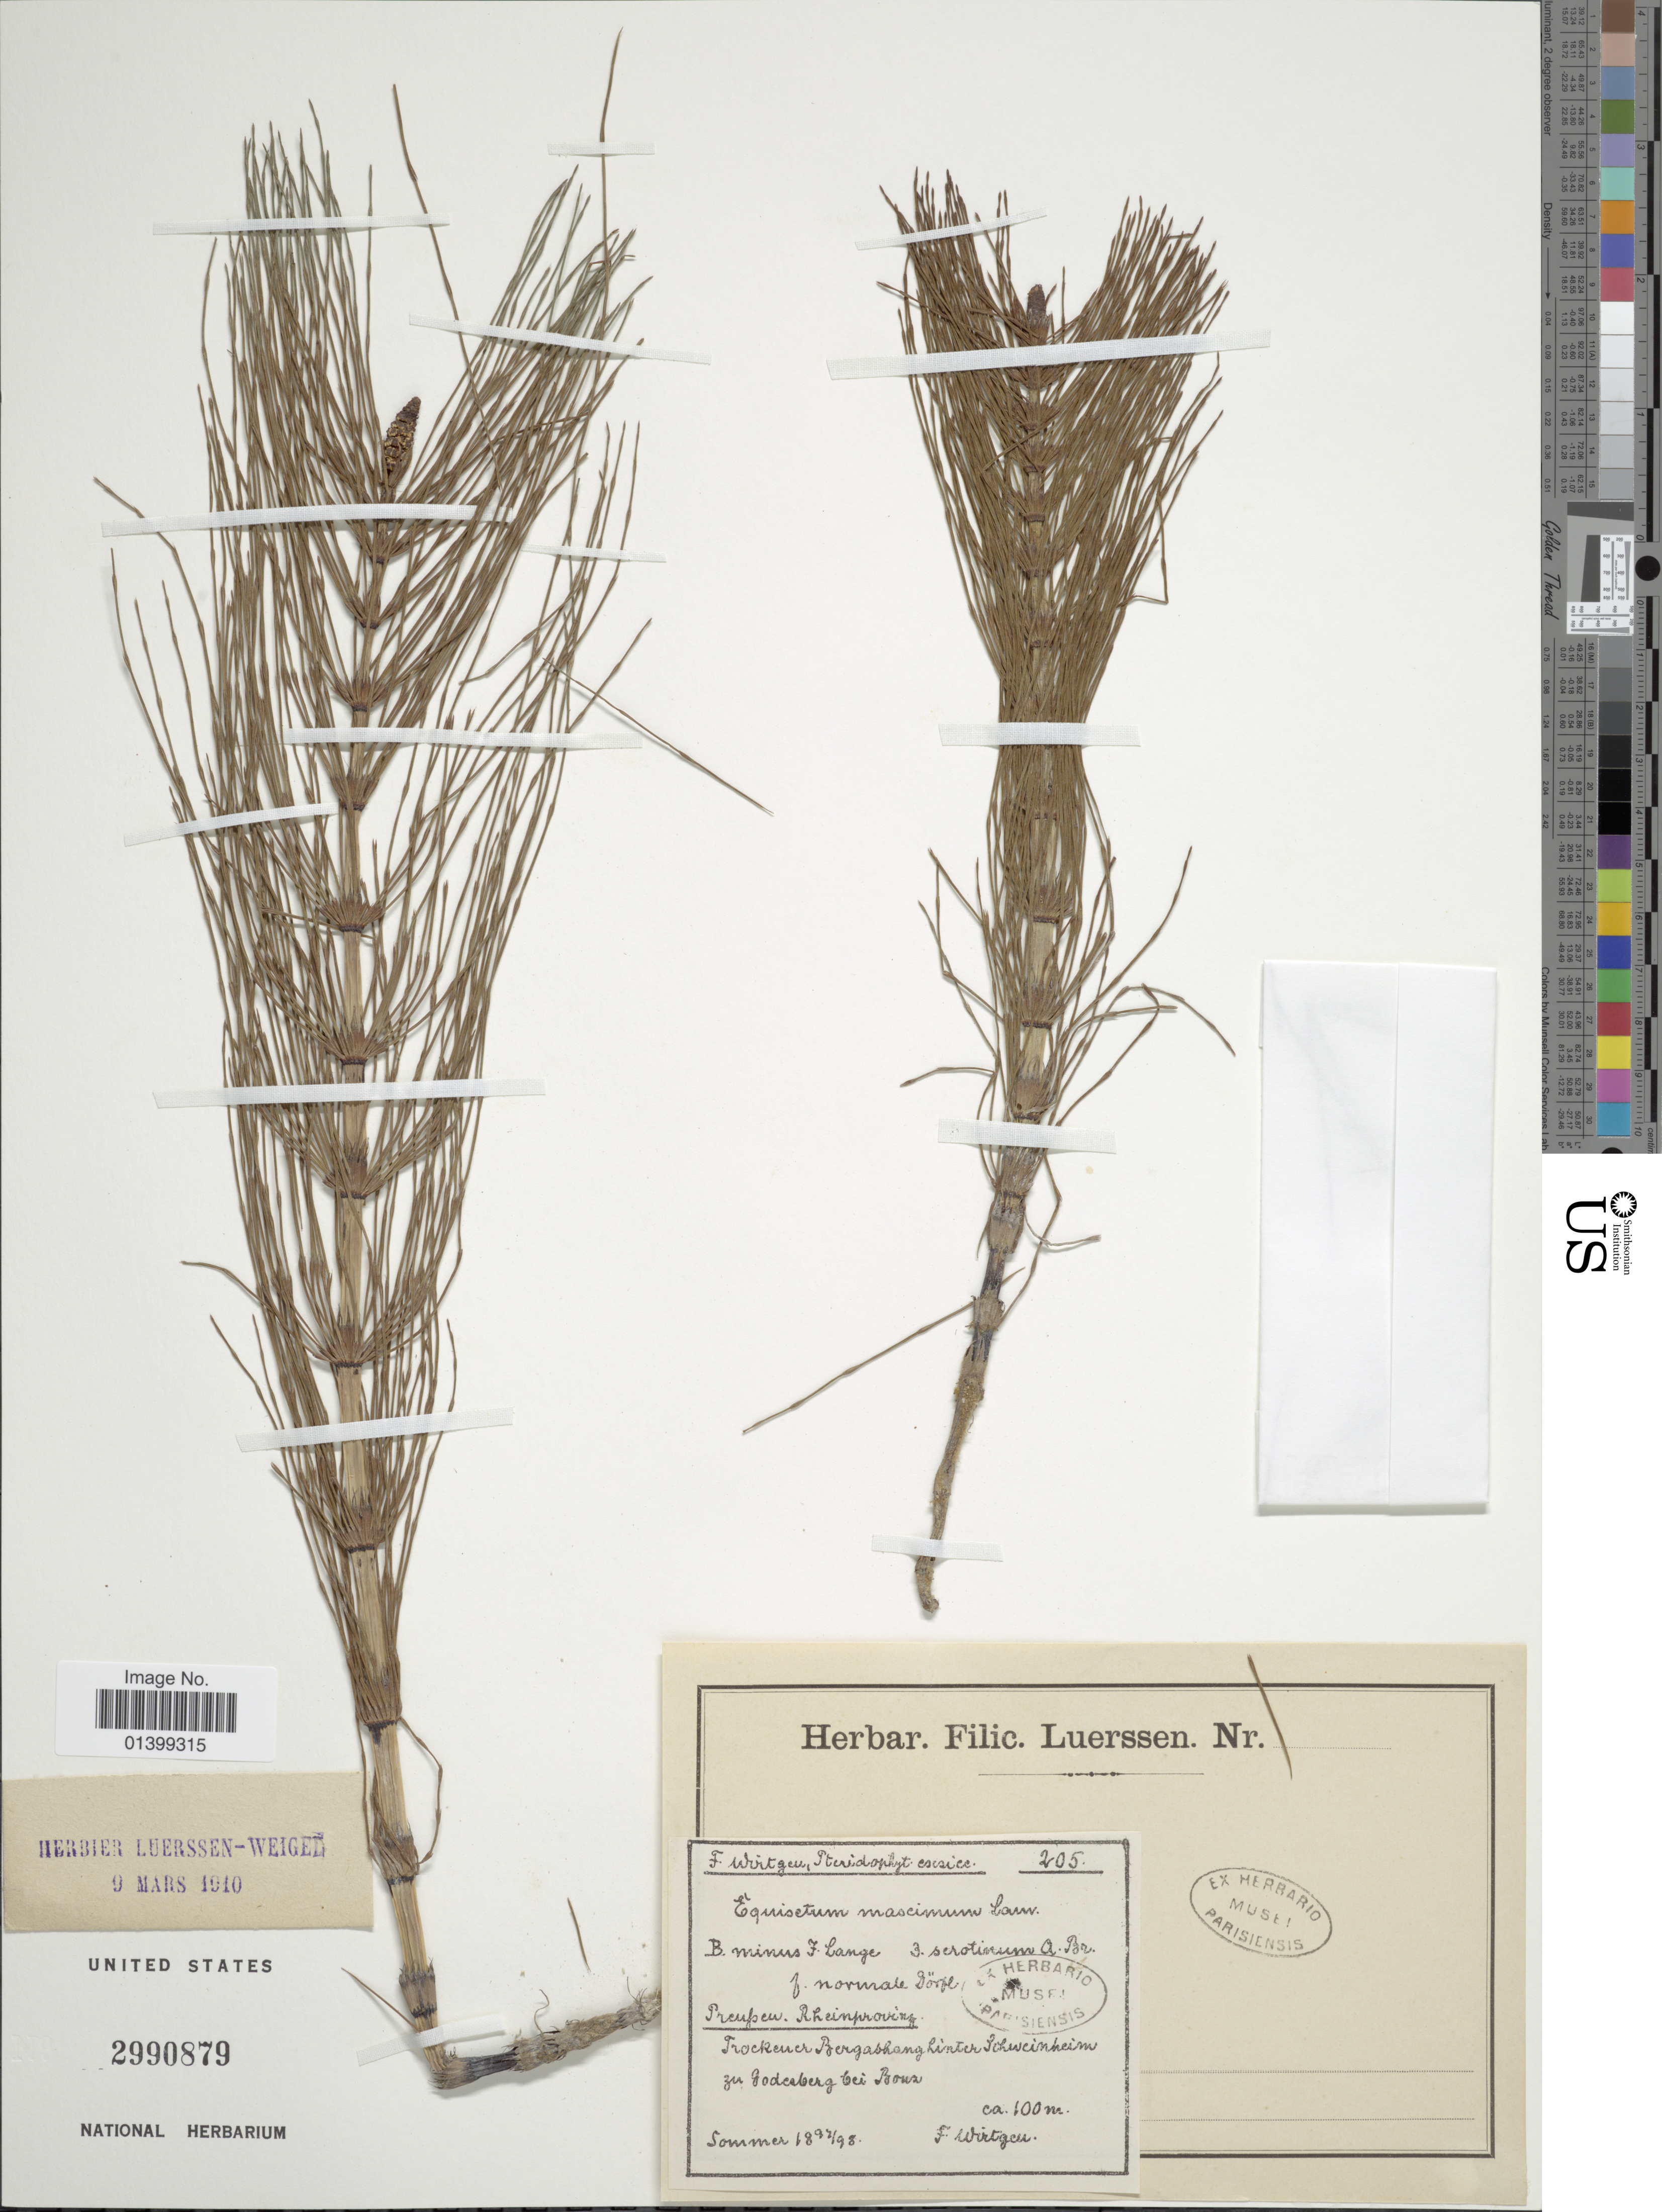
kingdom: Plantae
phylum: Tracheophyta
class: Polypodiopsida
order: Equisetales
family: Equisetaceae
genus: Equisetum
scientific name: Equisetum telmateia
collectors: F. Wirtgen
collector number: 205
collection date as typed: Sommer 1897/1898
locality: Preussen-Rheinprovinz. Trockener Bergabhang Linter Schweinheim zu Godesberg bei Rouz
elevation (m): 100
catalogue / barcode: US 2990879